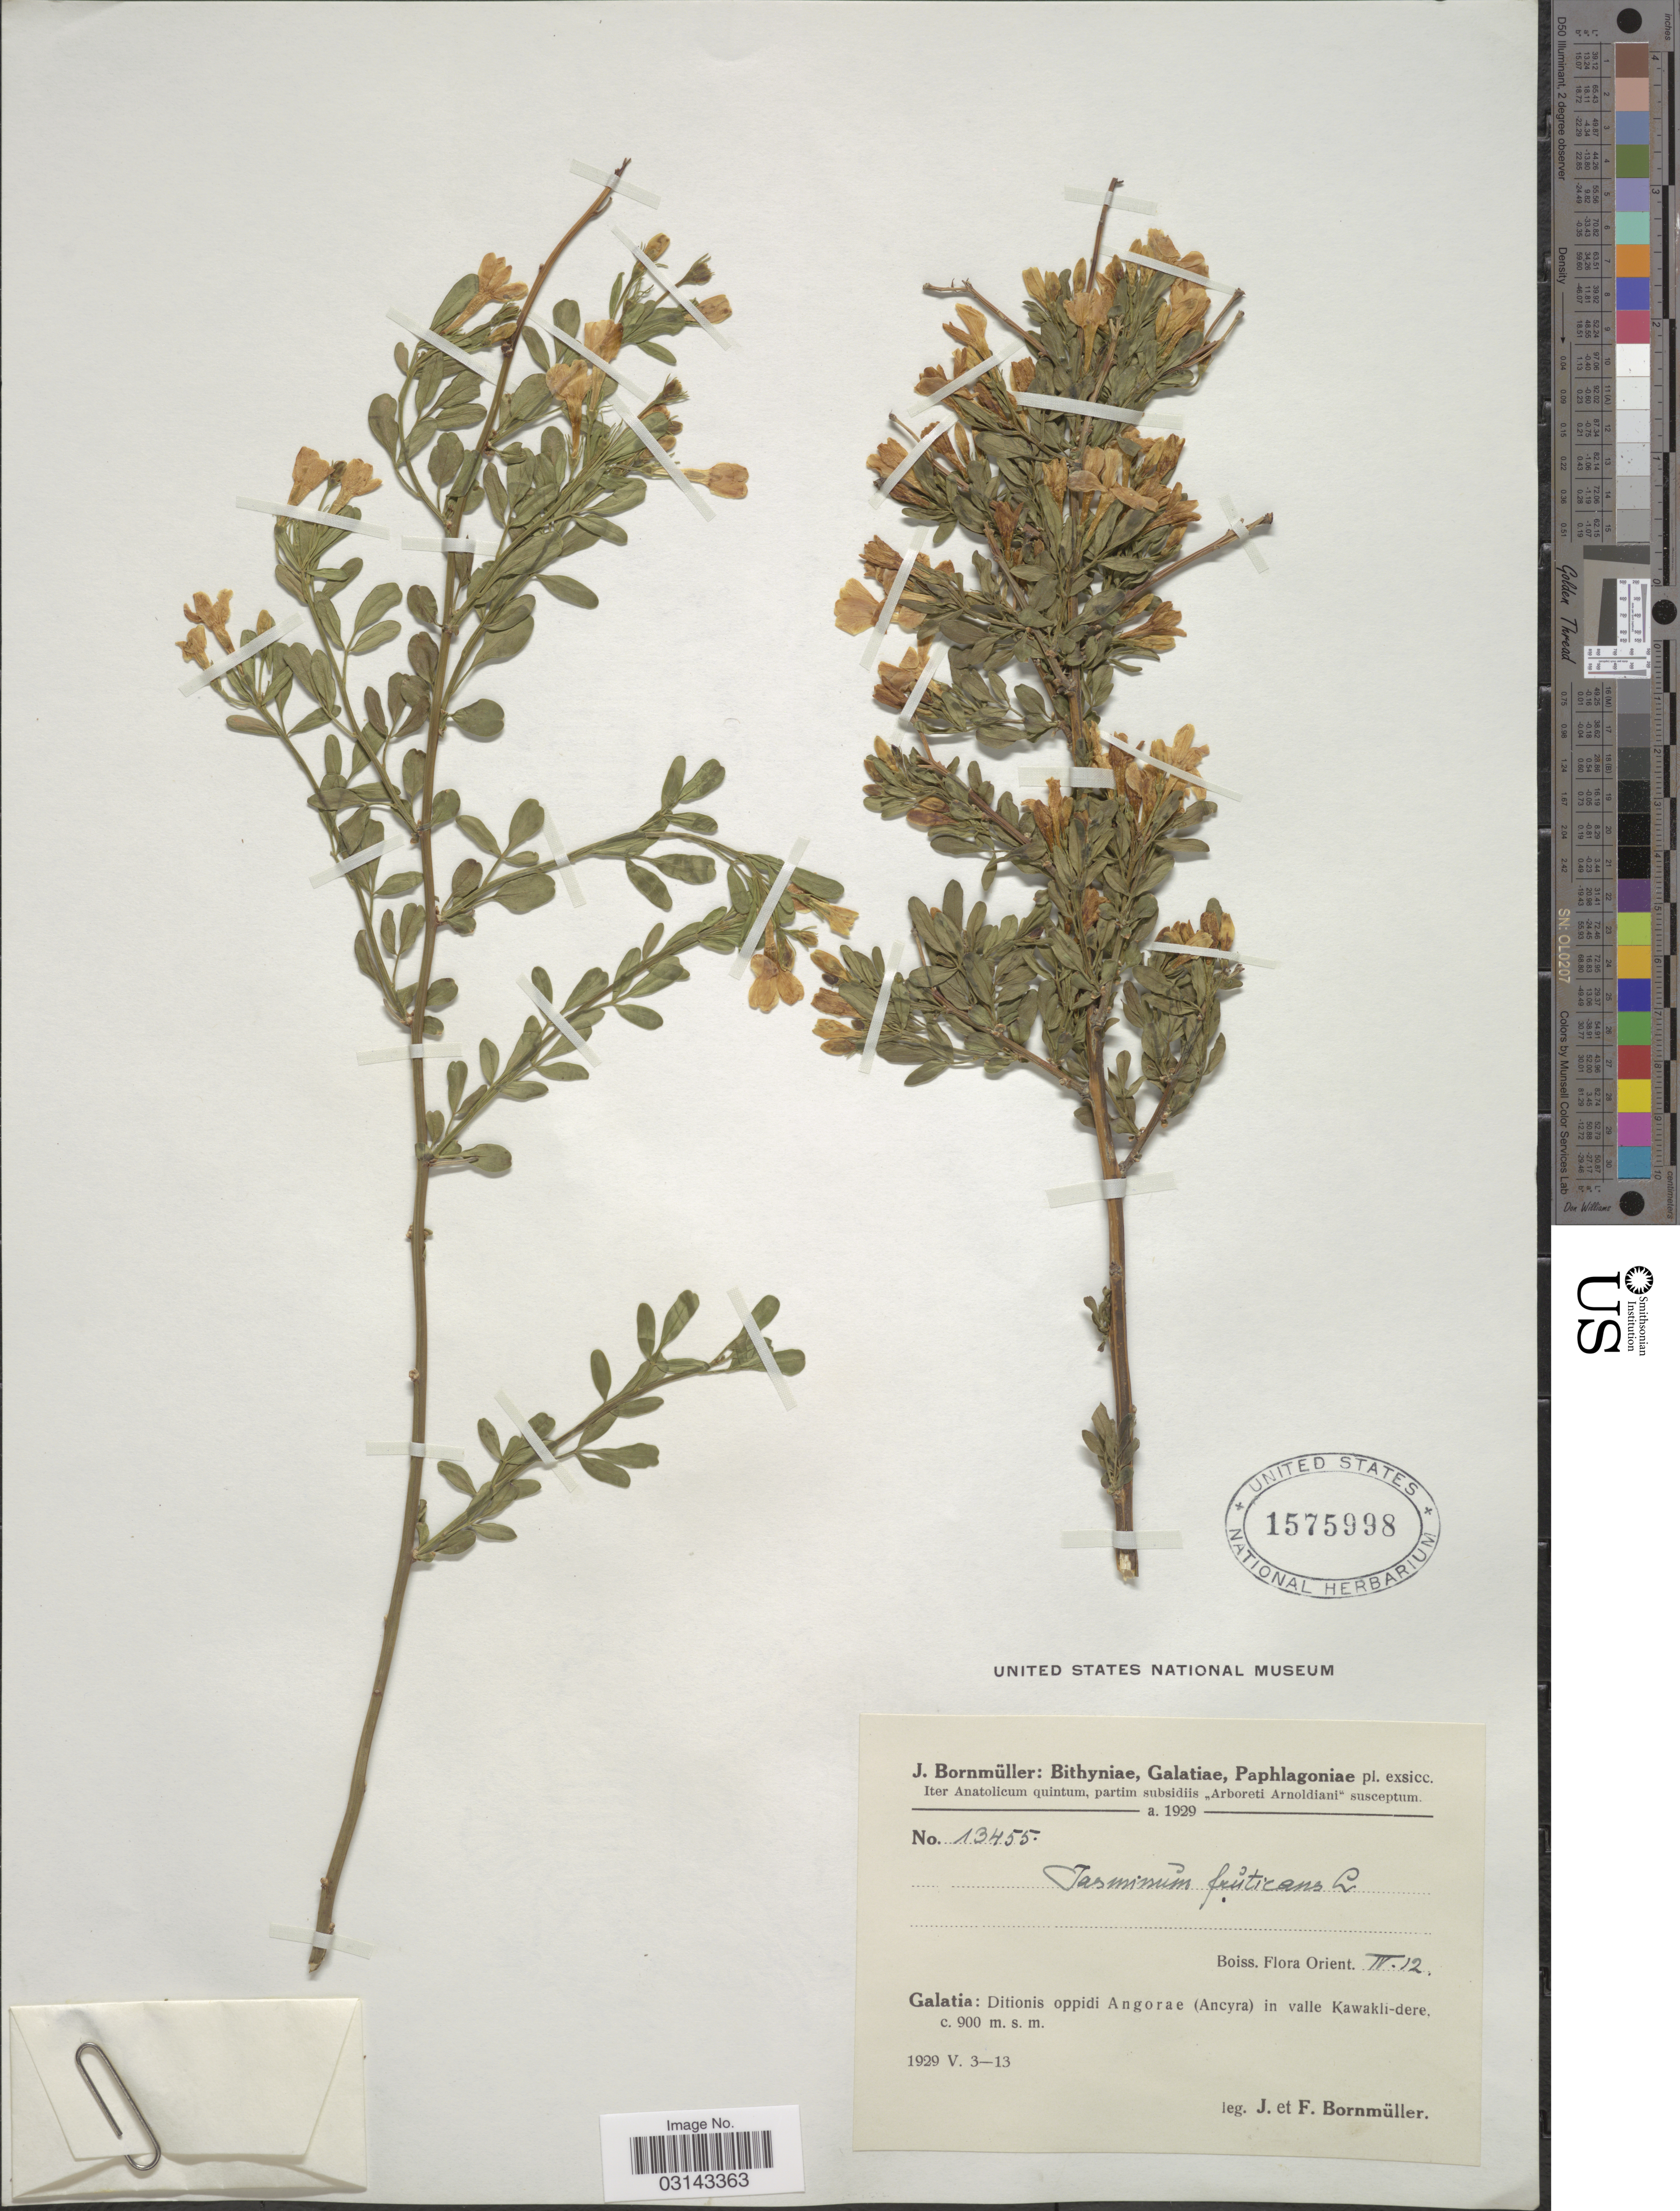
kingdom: Plantae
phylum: Tracheophyta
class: Magnoliopsida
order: Lamiales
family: Oleaceae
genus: Jasminum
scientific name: Jasminum fruticans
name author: L.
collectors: J. Bornmüller & F. Bornmüller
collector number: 13455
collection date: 1929-05-03/1929-05-13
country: Turkey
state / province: Ankara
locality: Galatia: Ditionis oppidi Angorae (Ancyra) in valle Kawakli-dere.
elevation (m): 900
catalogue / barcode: US 1575998